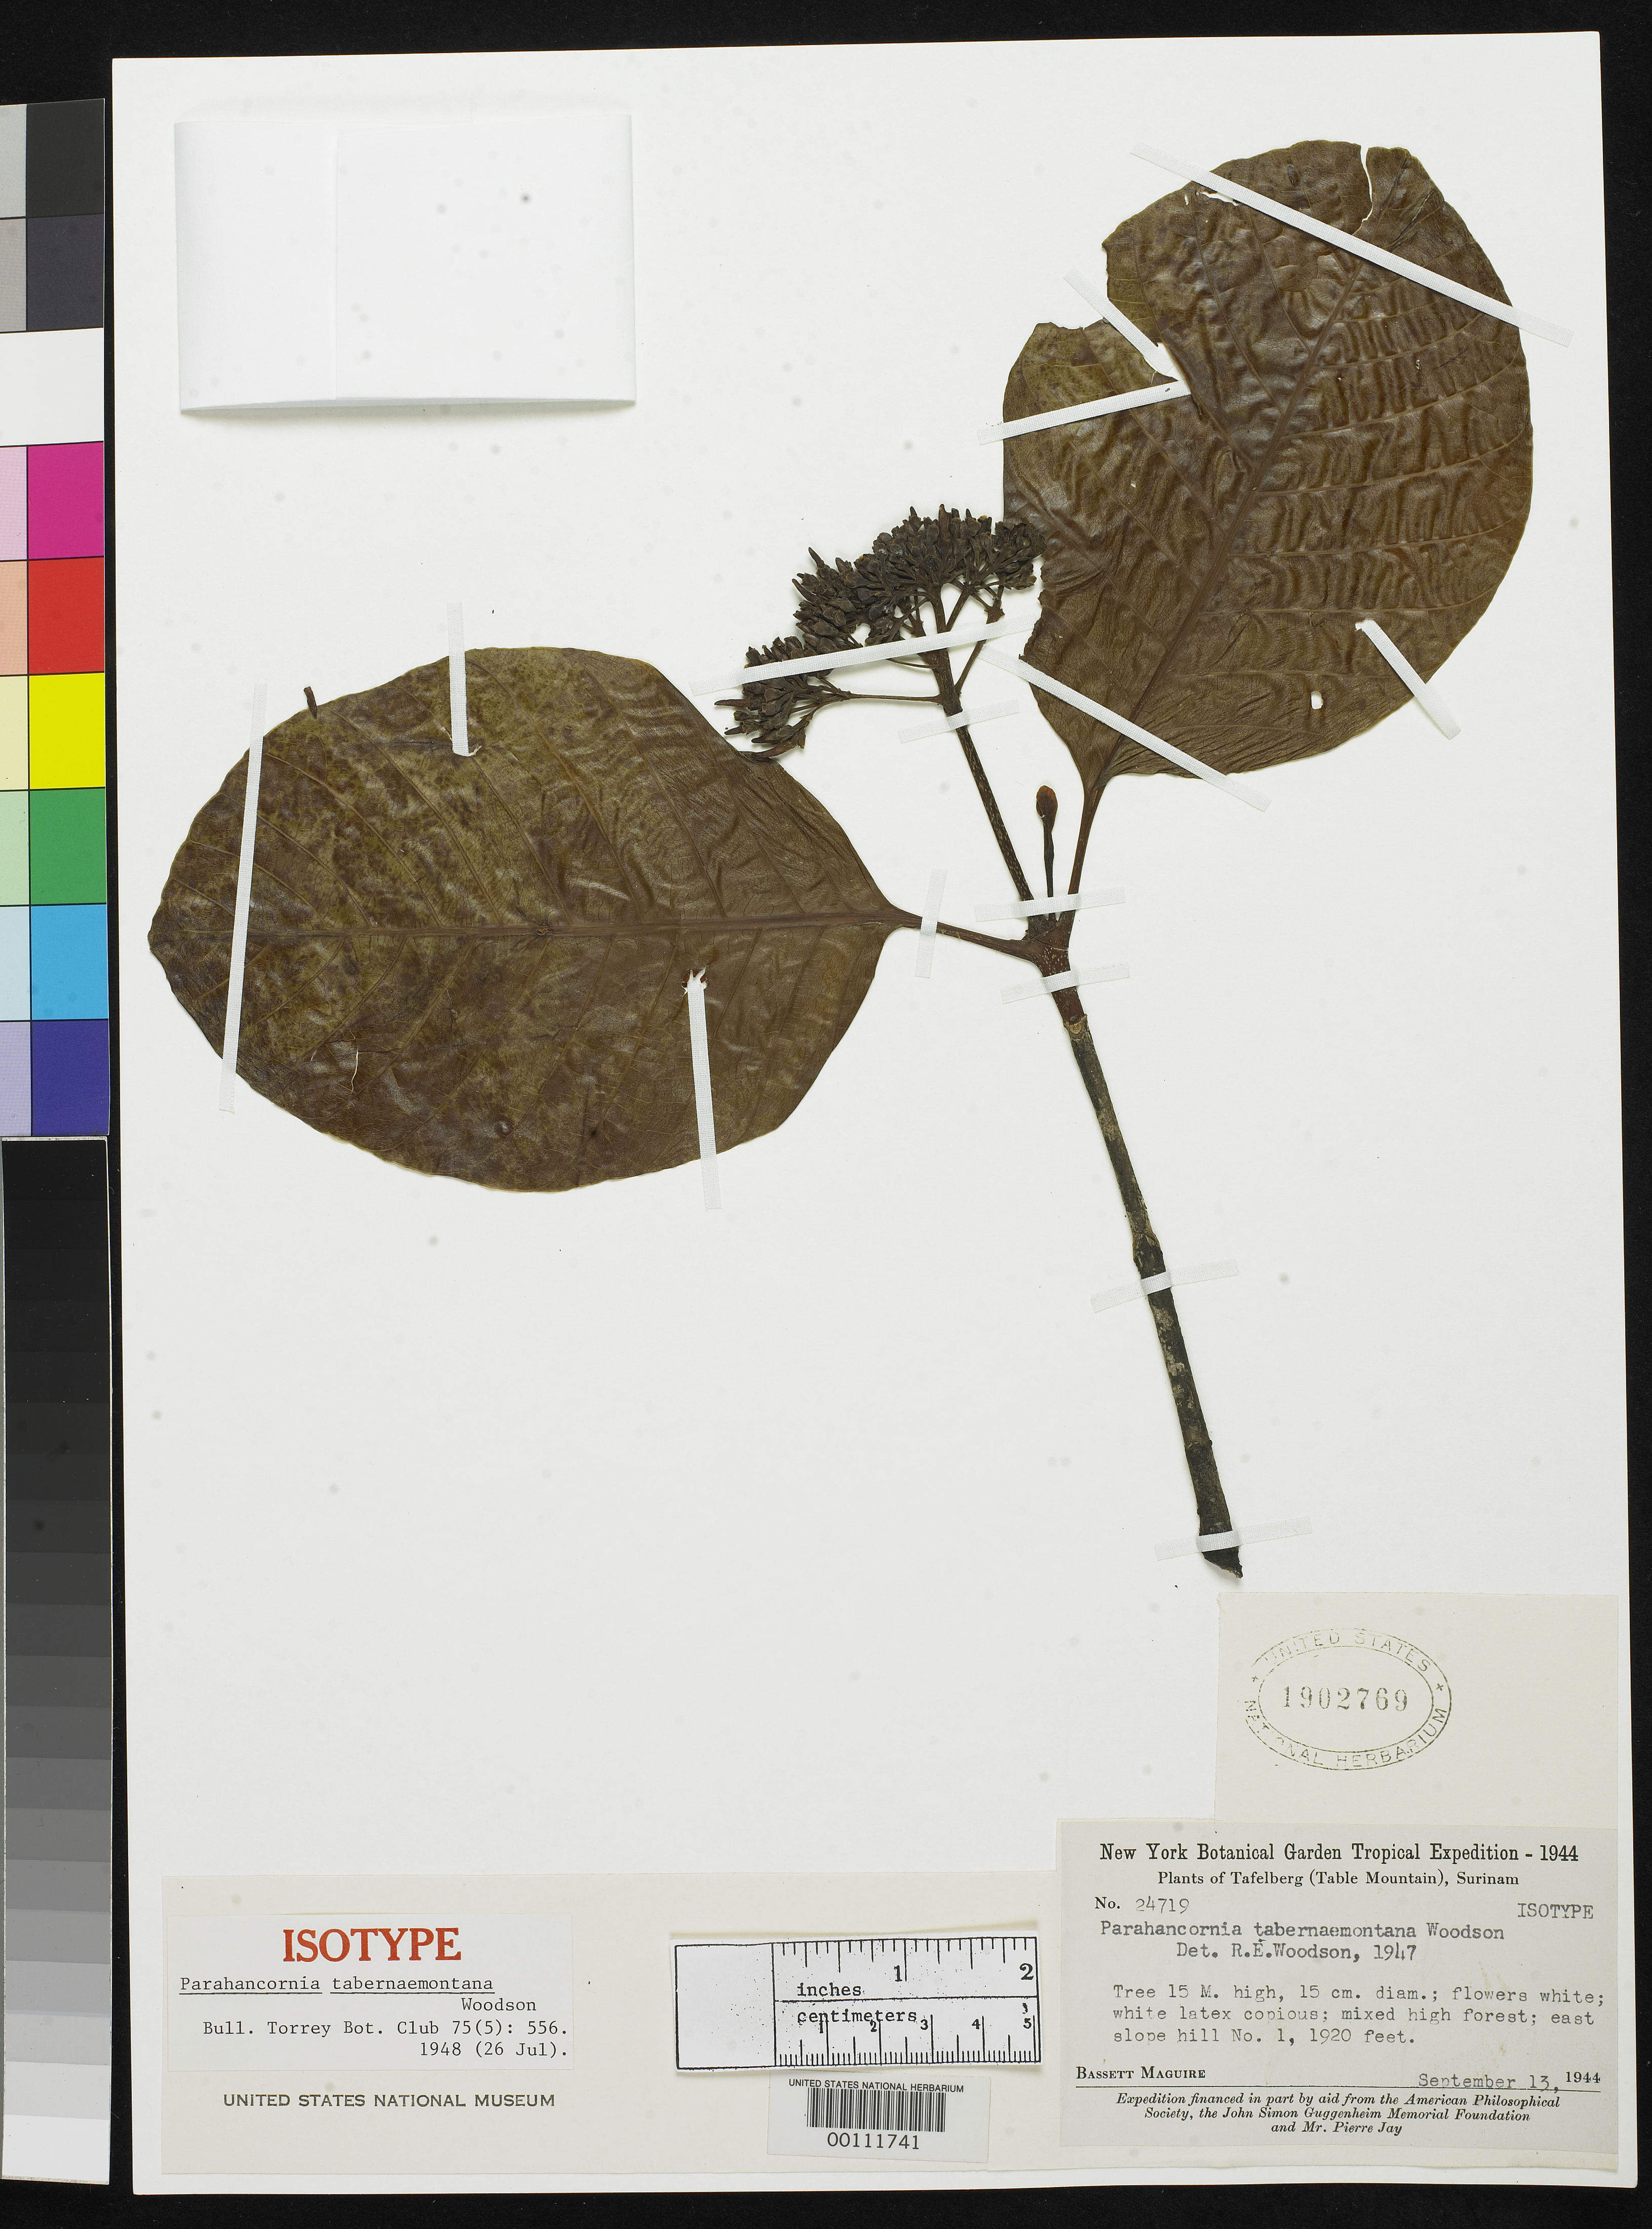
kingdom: Plantae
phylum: Tracheophyta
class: Magnoliopsida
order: Gentianales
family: Apocynaceae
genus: Parahancornia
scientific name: Parahancornia tabernaemontana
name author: Woodson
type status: Isotype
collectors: B. Maguire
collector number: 24719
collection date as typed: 13 Sep 1944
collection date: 1944-09-13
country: Suriname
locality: Tafelberg, Table Mountain, E slope Hill 1.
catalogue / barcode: US 1902769